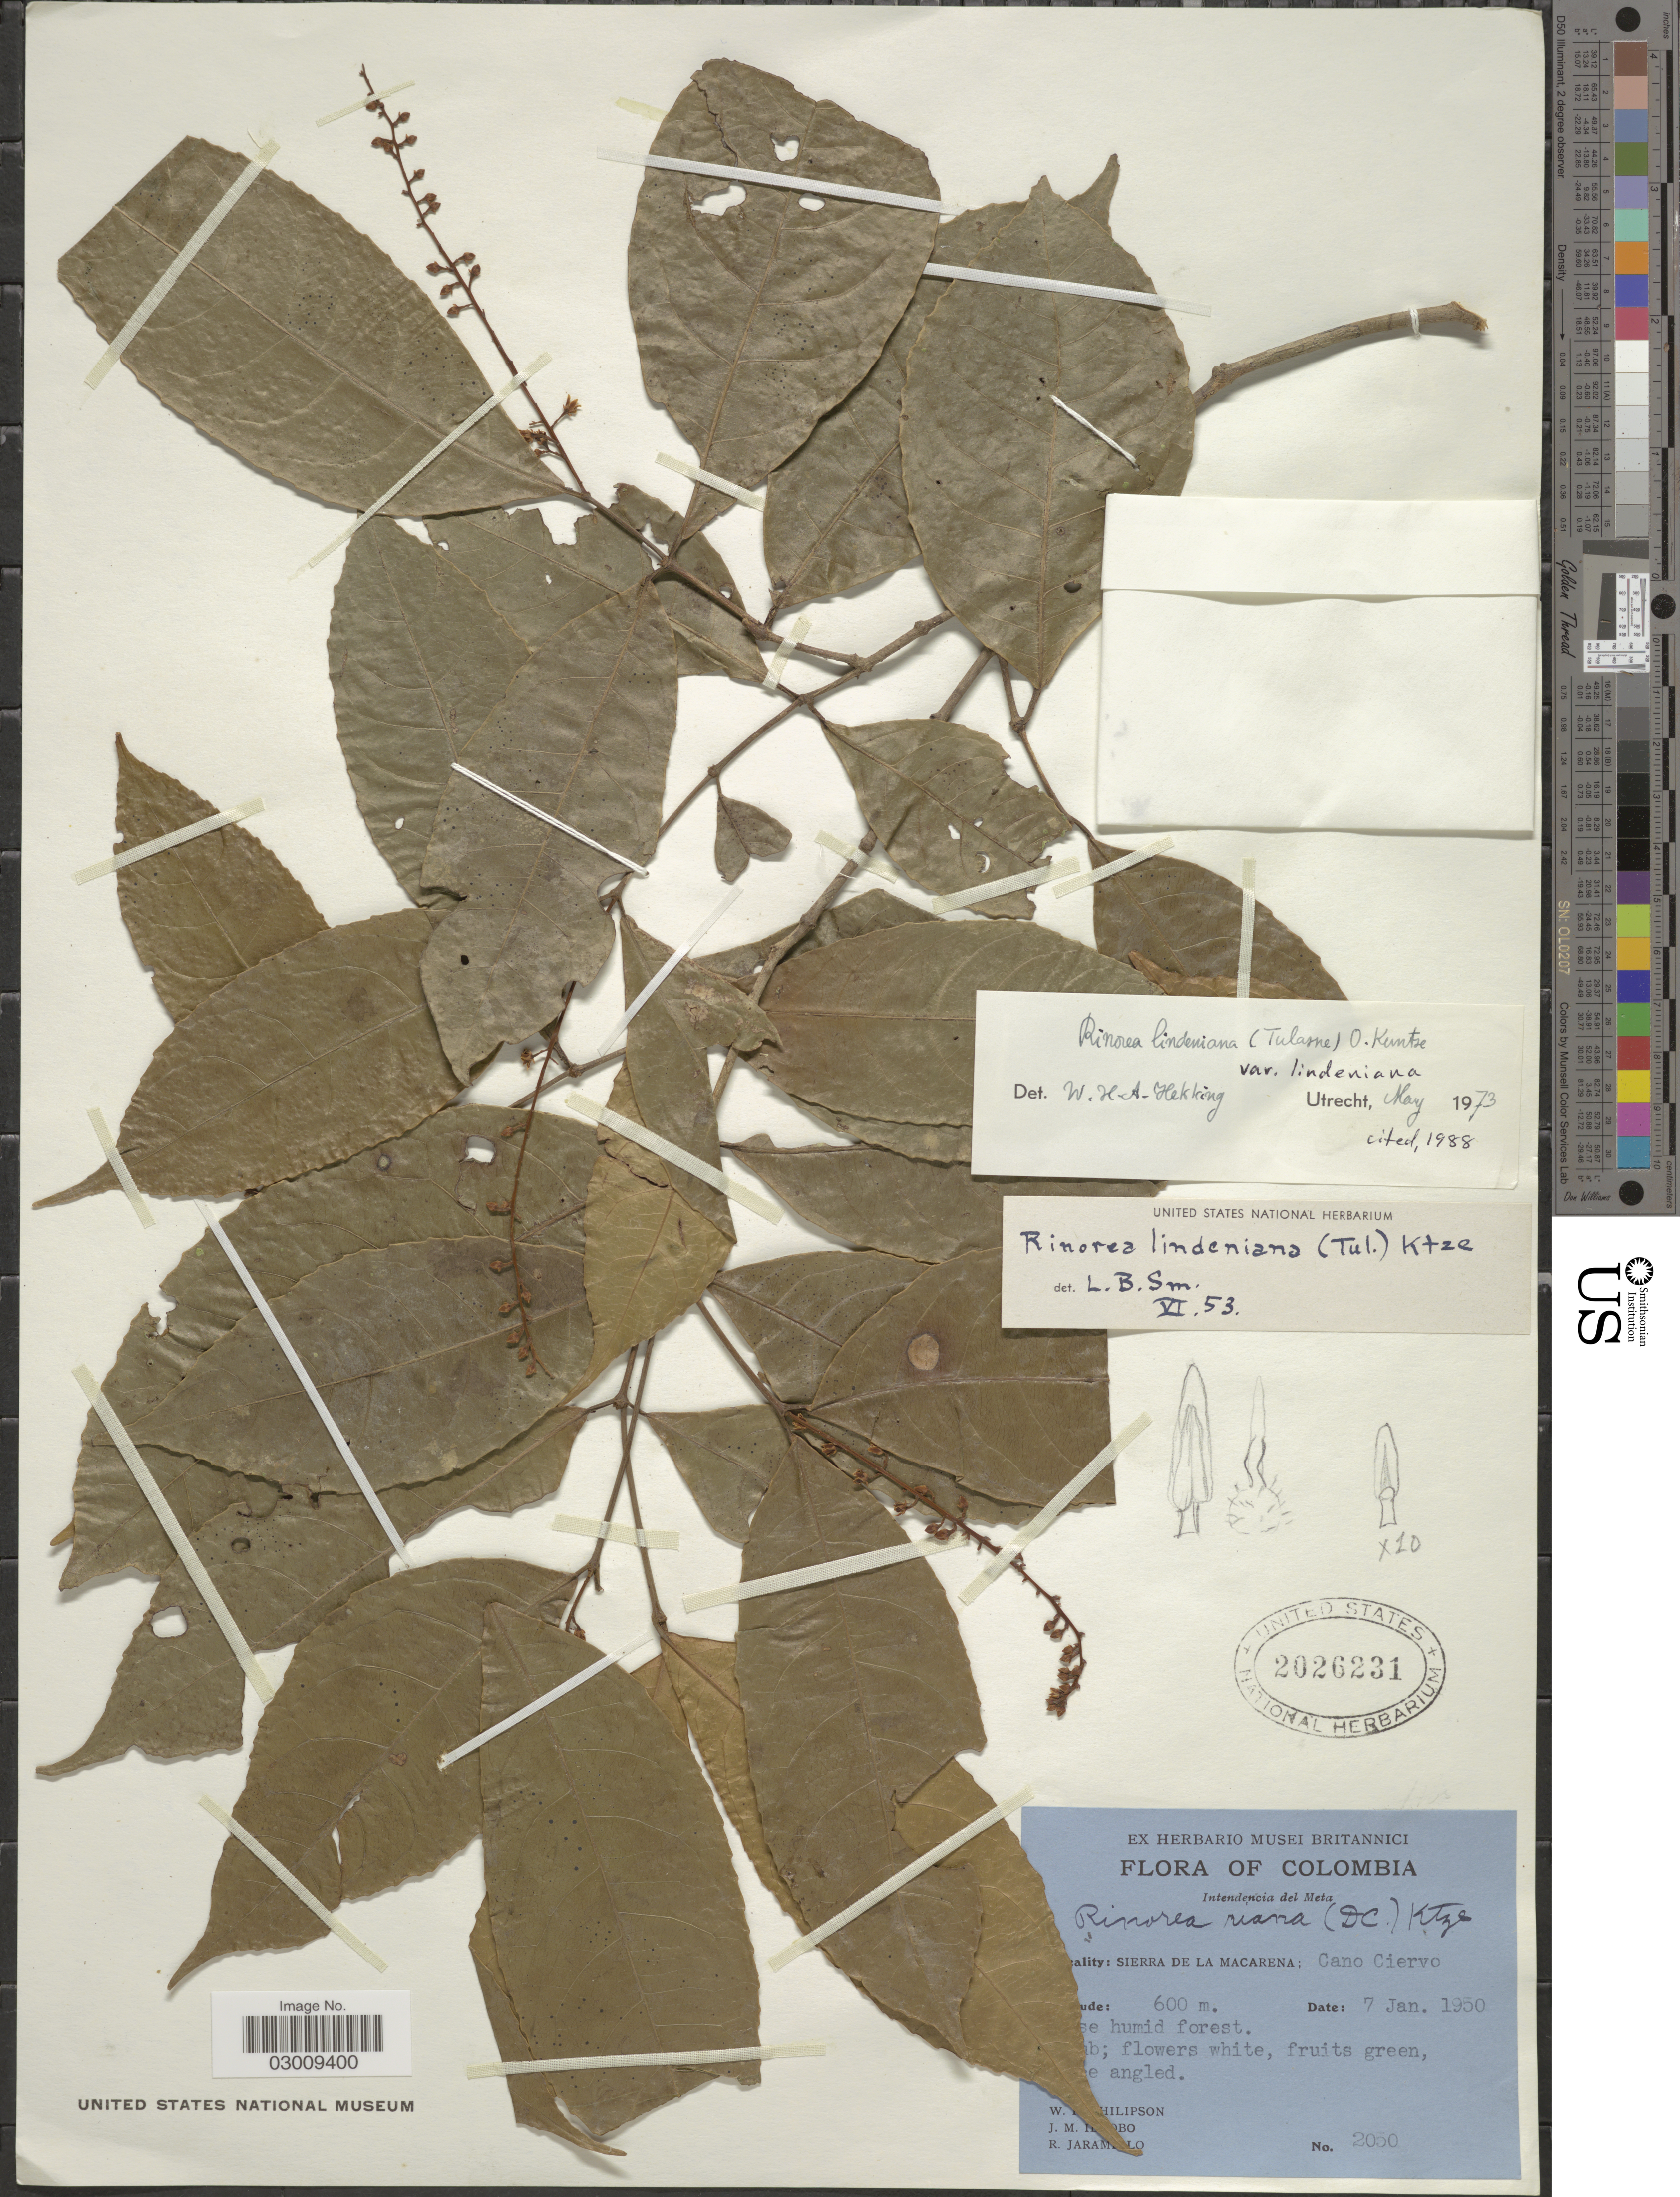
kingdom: Plantae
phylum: Tracheophyta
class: Magnoliopsida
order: Malpighiales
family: Violaceae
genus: Rinorea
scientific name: Rinorea lindeniana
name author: (Tul.) Kuntze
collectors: W. R. Philipson, J. M. Idrobo & R. Jaramillo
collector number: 2050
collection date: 1950-01-07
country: Colombia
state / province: Meta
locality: Intendencia del Meta. Sierra de la Macarena: Cano Ciervo.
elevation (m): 600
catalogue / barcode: US 2026231